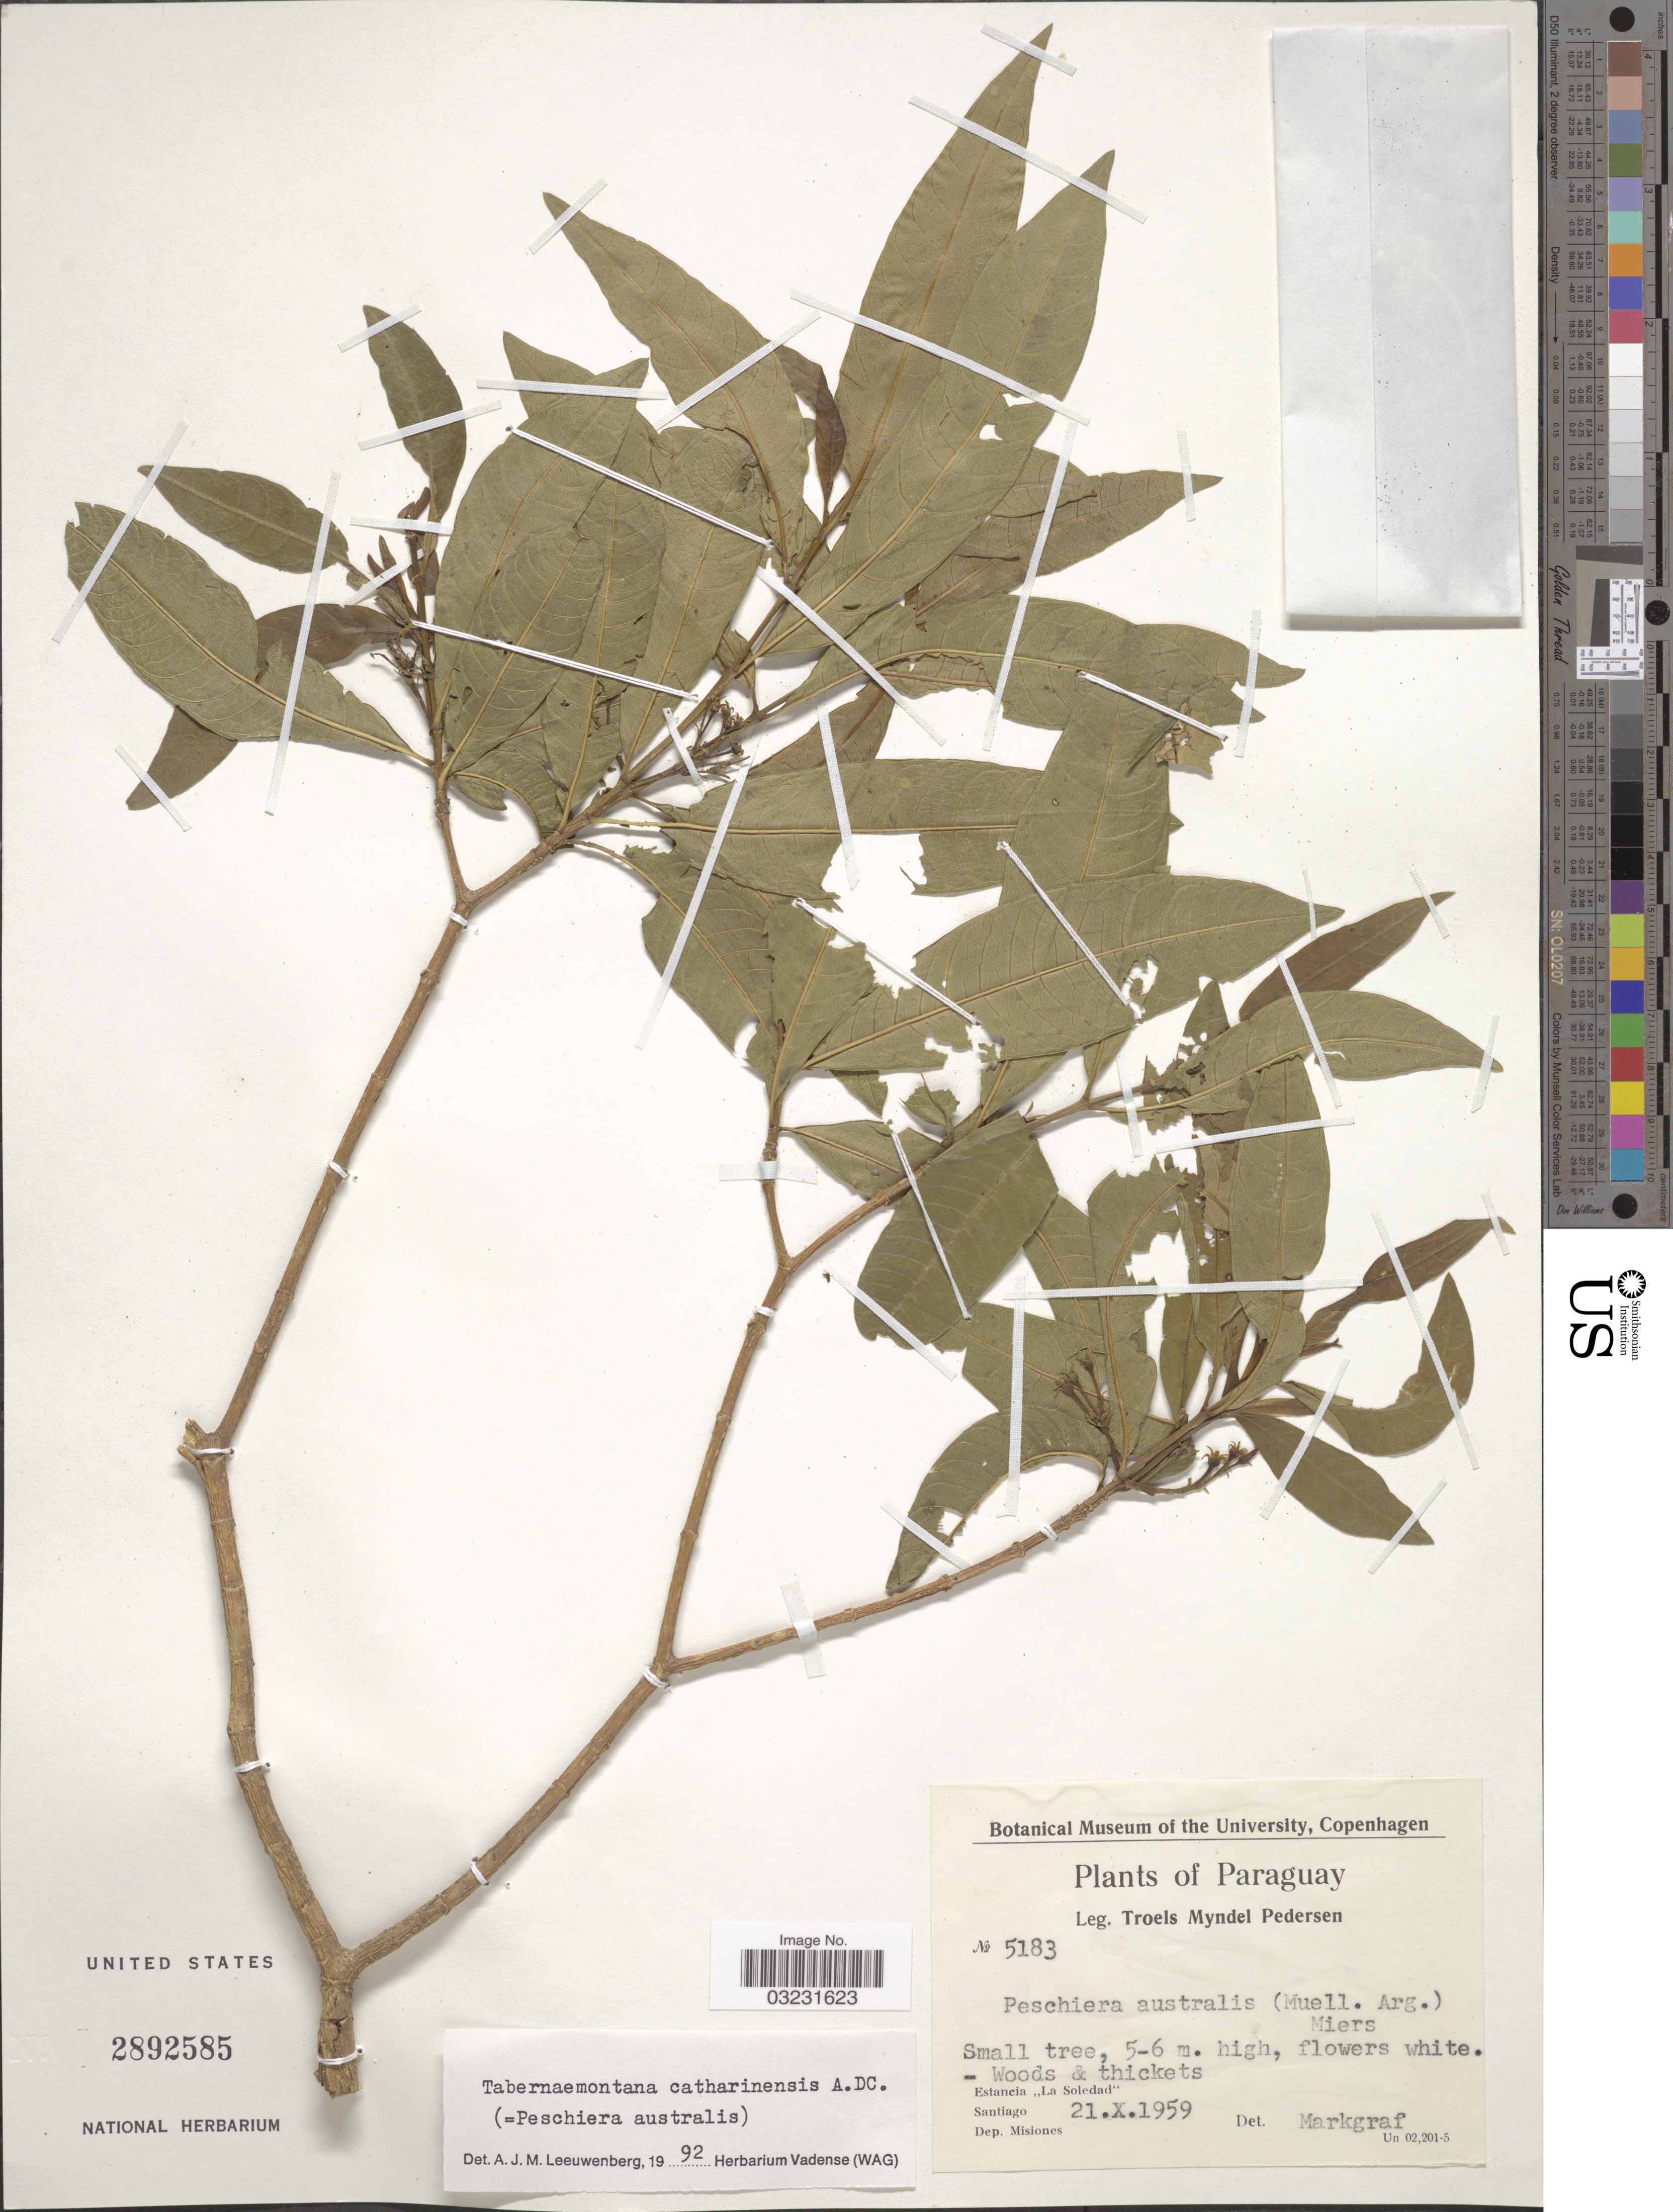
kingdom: Plantae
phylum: Tracheophyta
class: Magnoliopsida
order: Gentianales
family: Apocynaceae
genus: Tabernaemontana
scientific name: Tabernaemontana catharinensis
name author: A. DC.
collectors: T. Pederson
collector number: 5183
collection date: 1959-10-21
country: Paraguay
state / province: Misiones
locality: Estancia "La Soledad". Santiago. Dep. Misiones.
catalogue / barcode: US 2892585